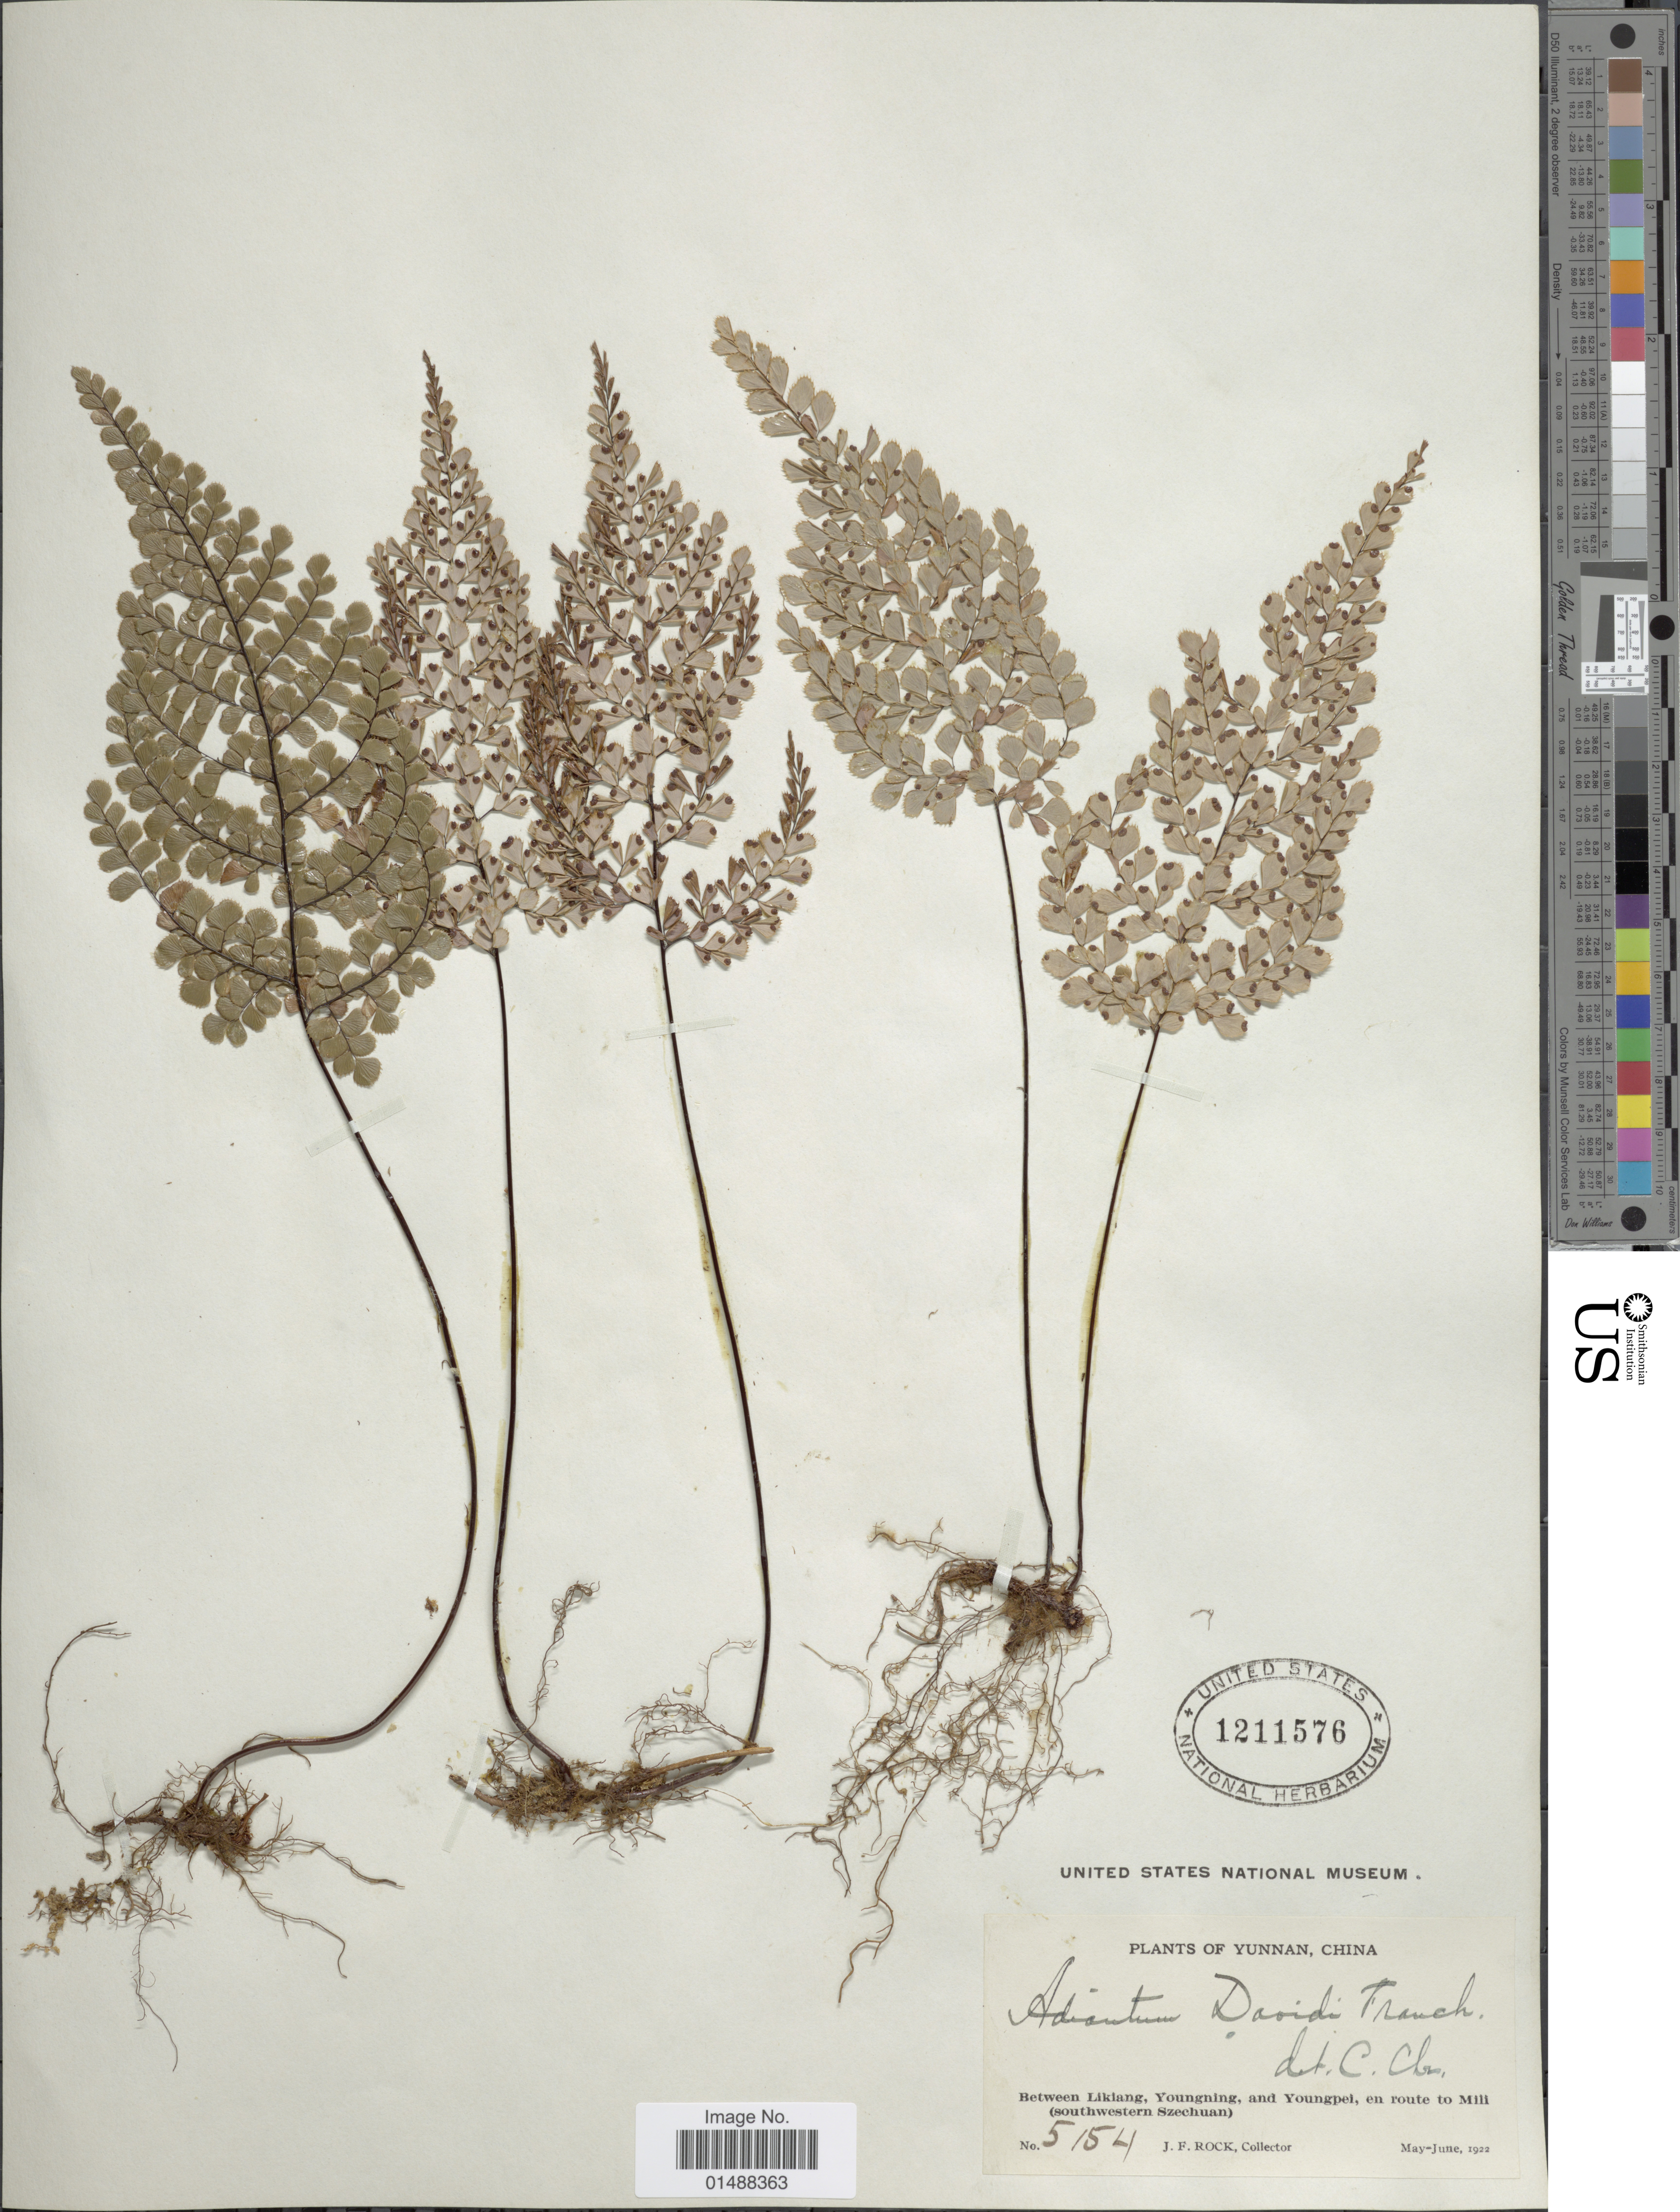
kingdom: Plantae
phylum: Tracheophyta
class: Polypodiopsida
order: Polypodiales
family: Pteridaceae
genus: Adiantum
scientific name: Adiantum davidii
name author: Franch.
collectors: J. Rock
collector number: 5154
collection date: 1922-05/1922-06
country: China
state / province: Yunnan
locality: China, Yunnan, between Likiang, Younghing, and Youngpel. en route to Mill (SouthwesternSzechuan).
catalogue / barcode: US 1211576